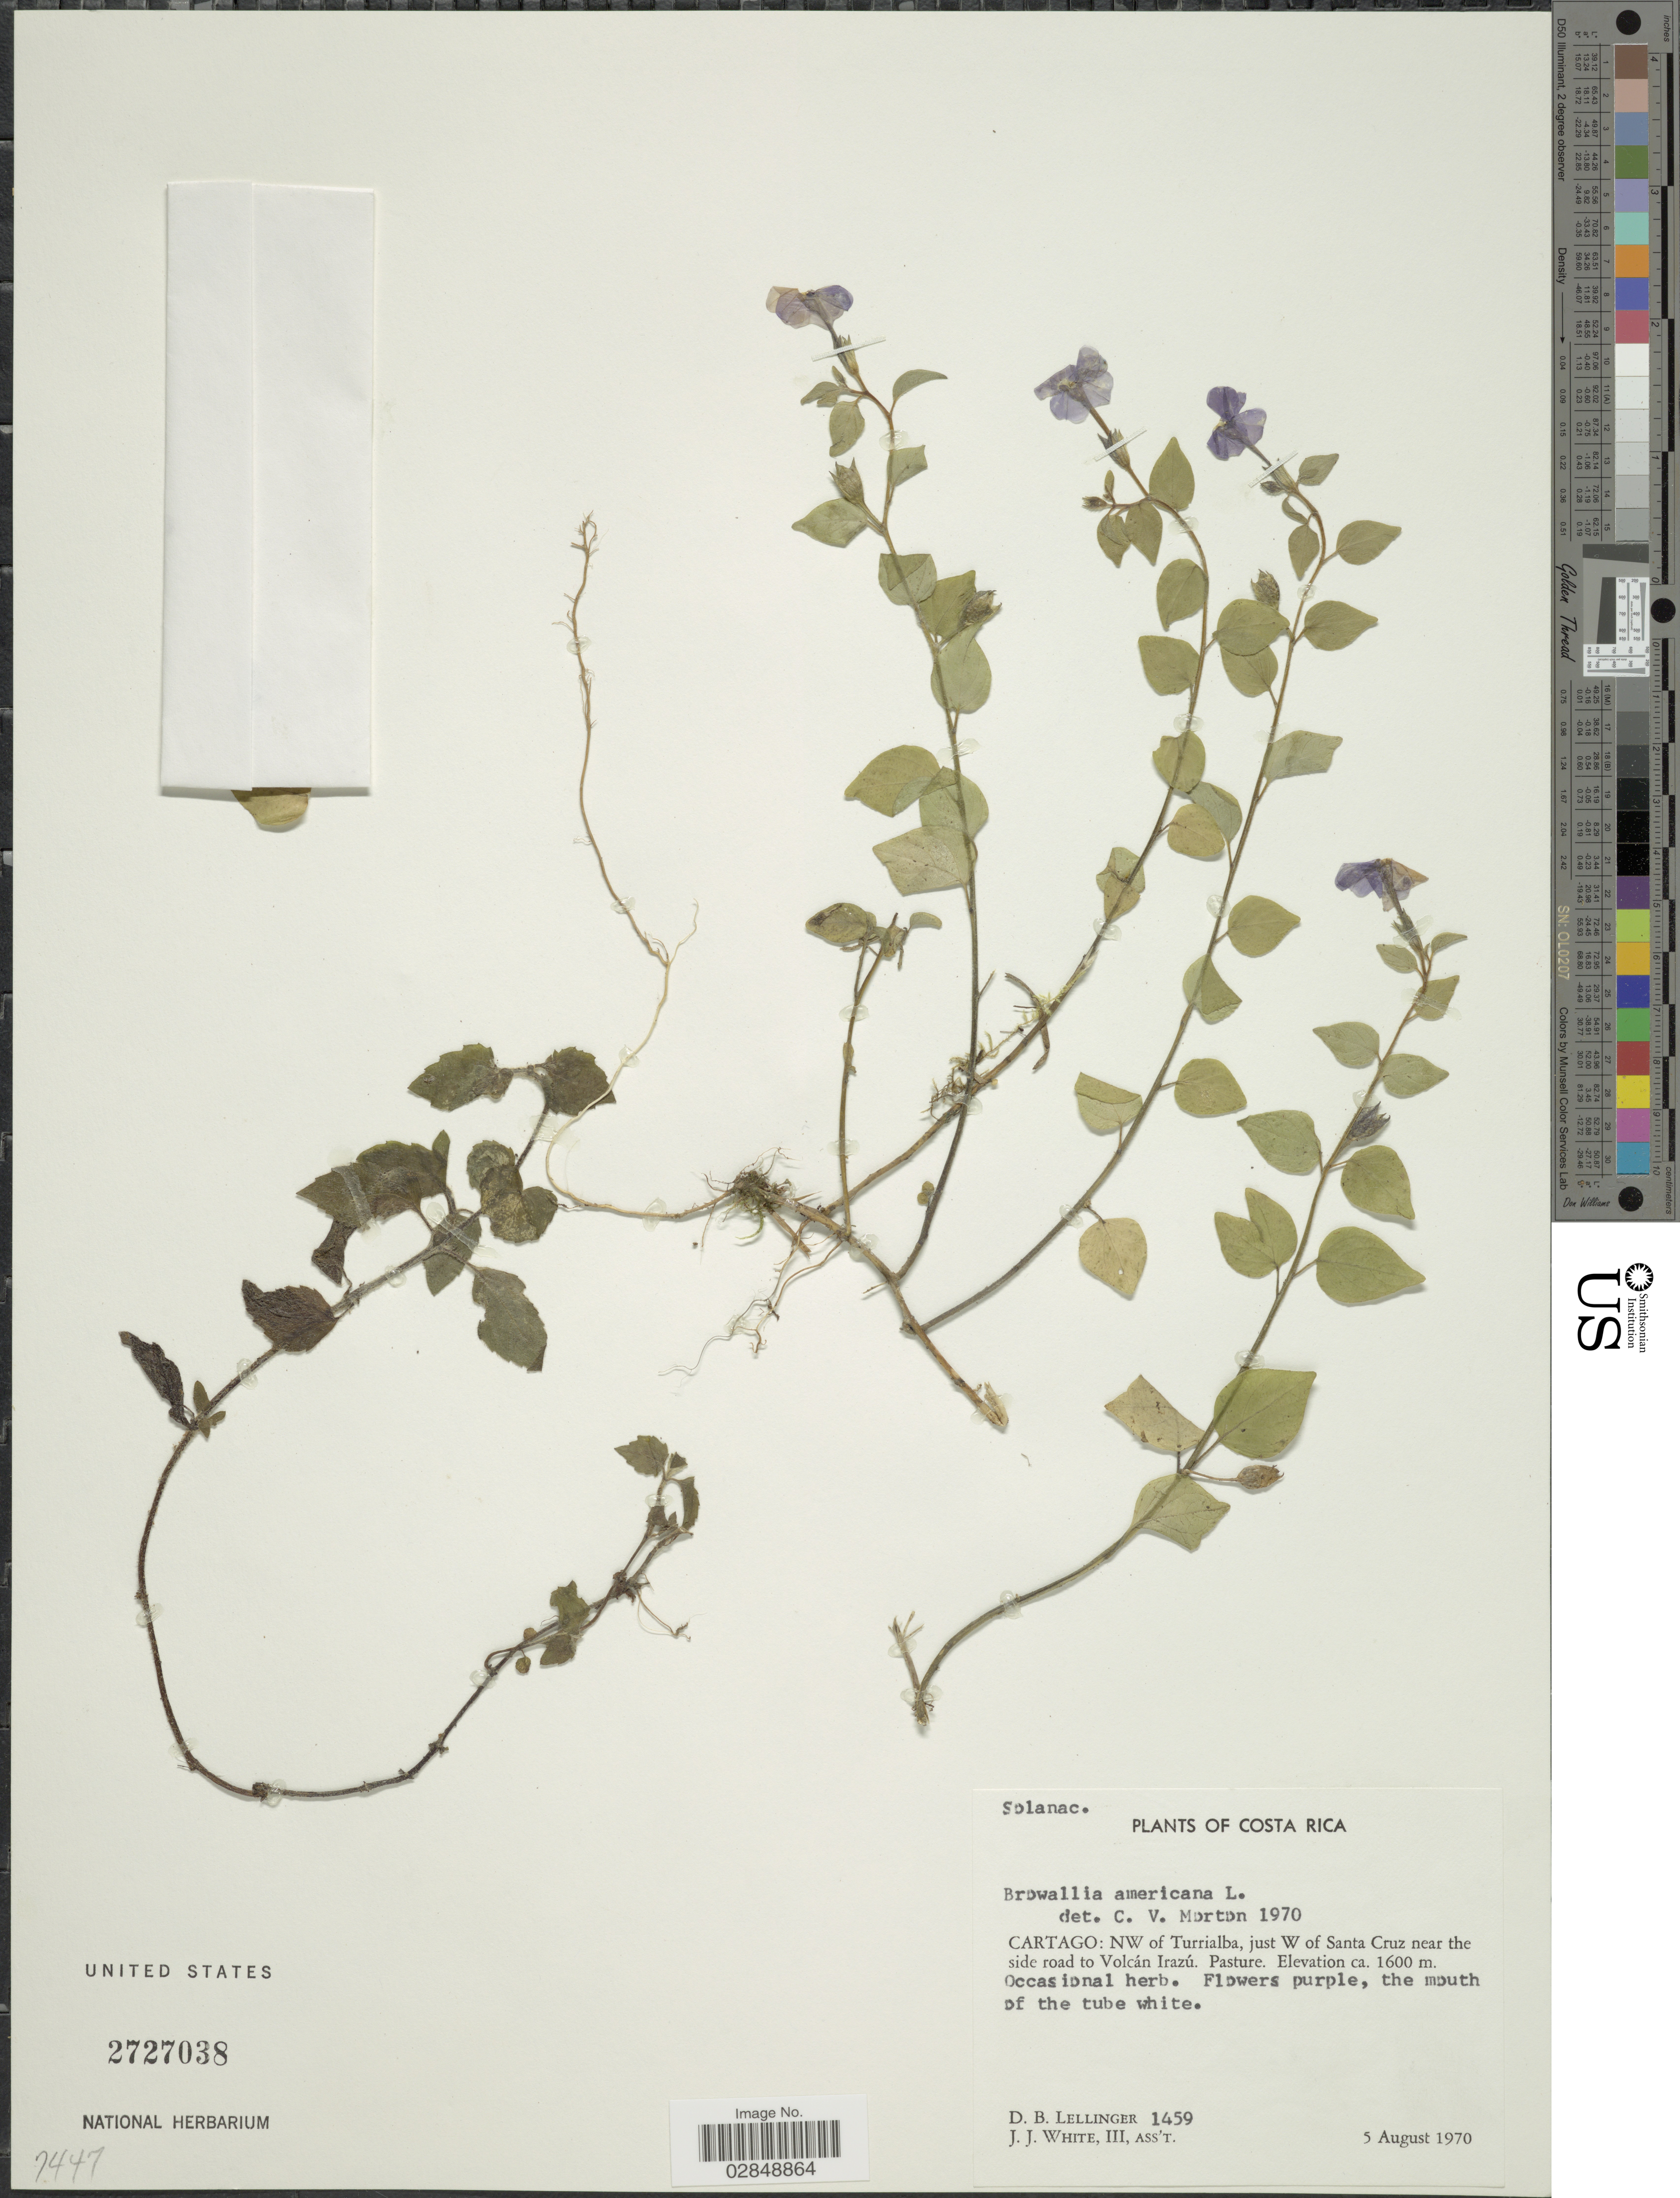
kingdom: Plantae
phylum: Tracheophyta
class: Magnoliopsida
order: Solanales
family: Solanaceae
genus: Browallia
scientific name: Browallia americana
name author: L.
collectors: D. B. Lellinger & J. J. White III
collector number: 1459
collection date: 1970-08-05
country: Costa Rica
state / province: Cartago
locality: NW of Turrialba, just W of Santa Cruz near the side road to Volcán Irazú.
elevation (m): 1600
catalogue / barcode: US 2727038